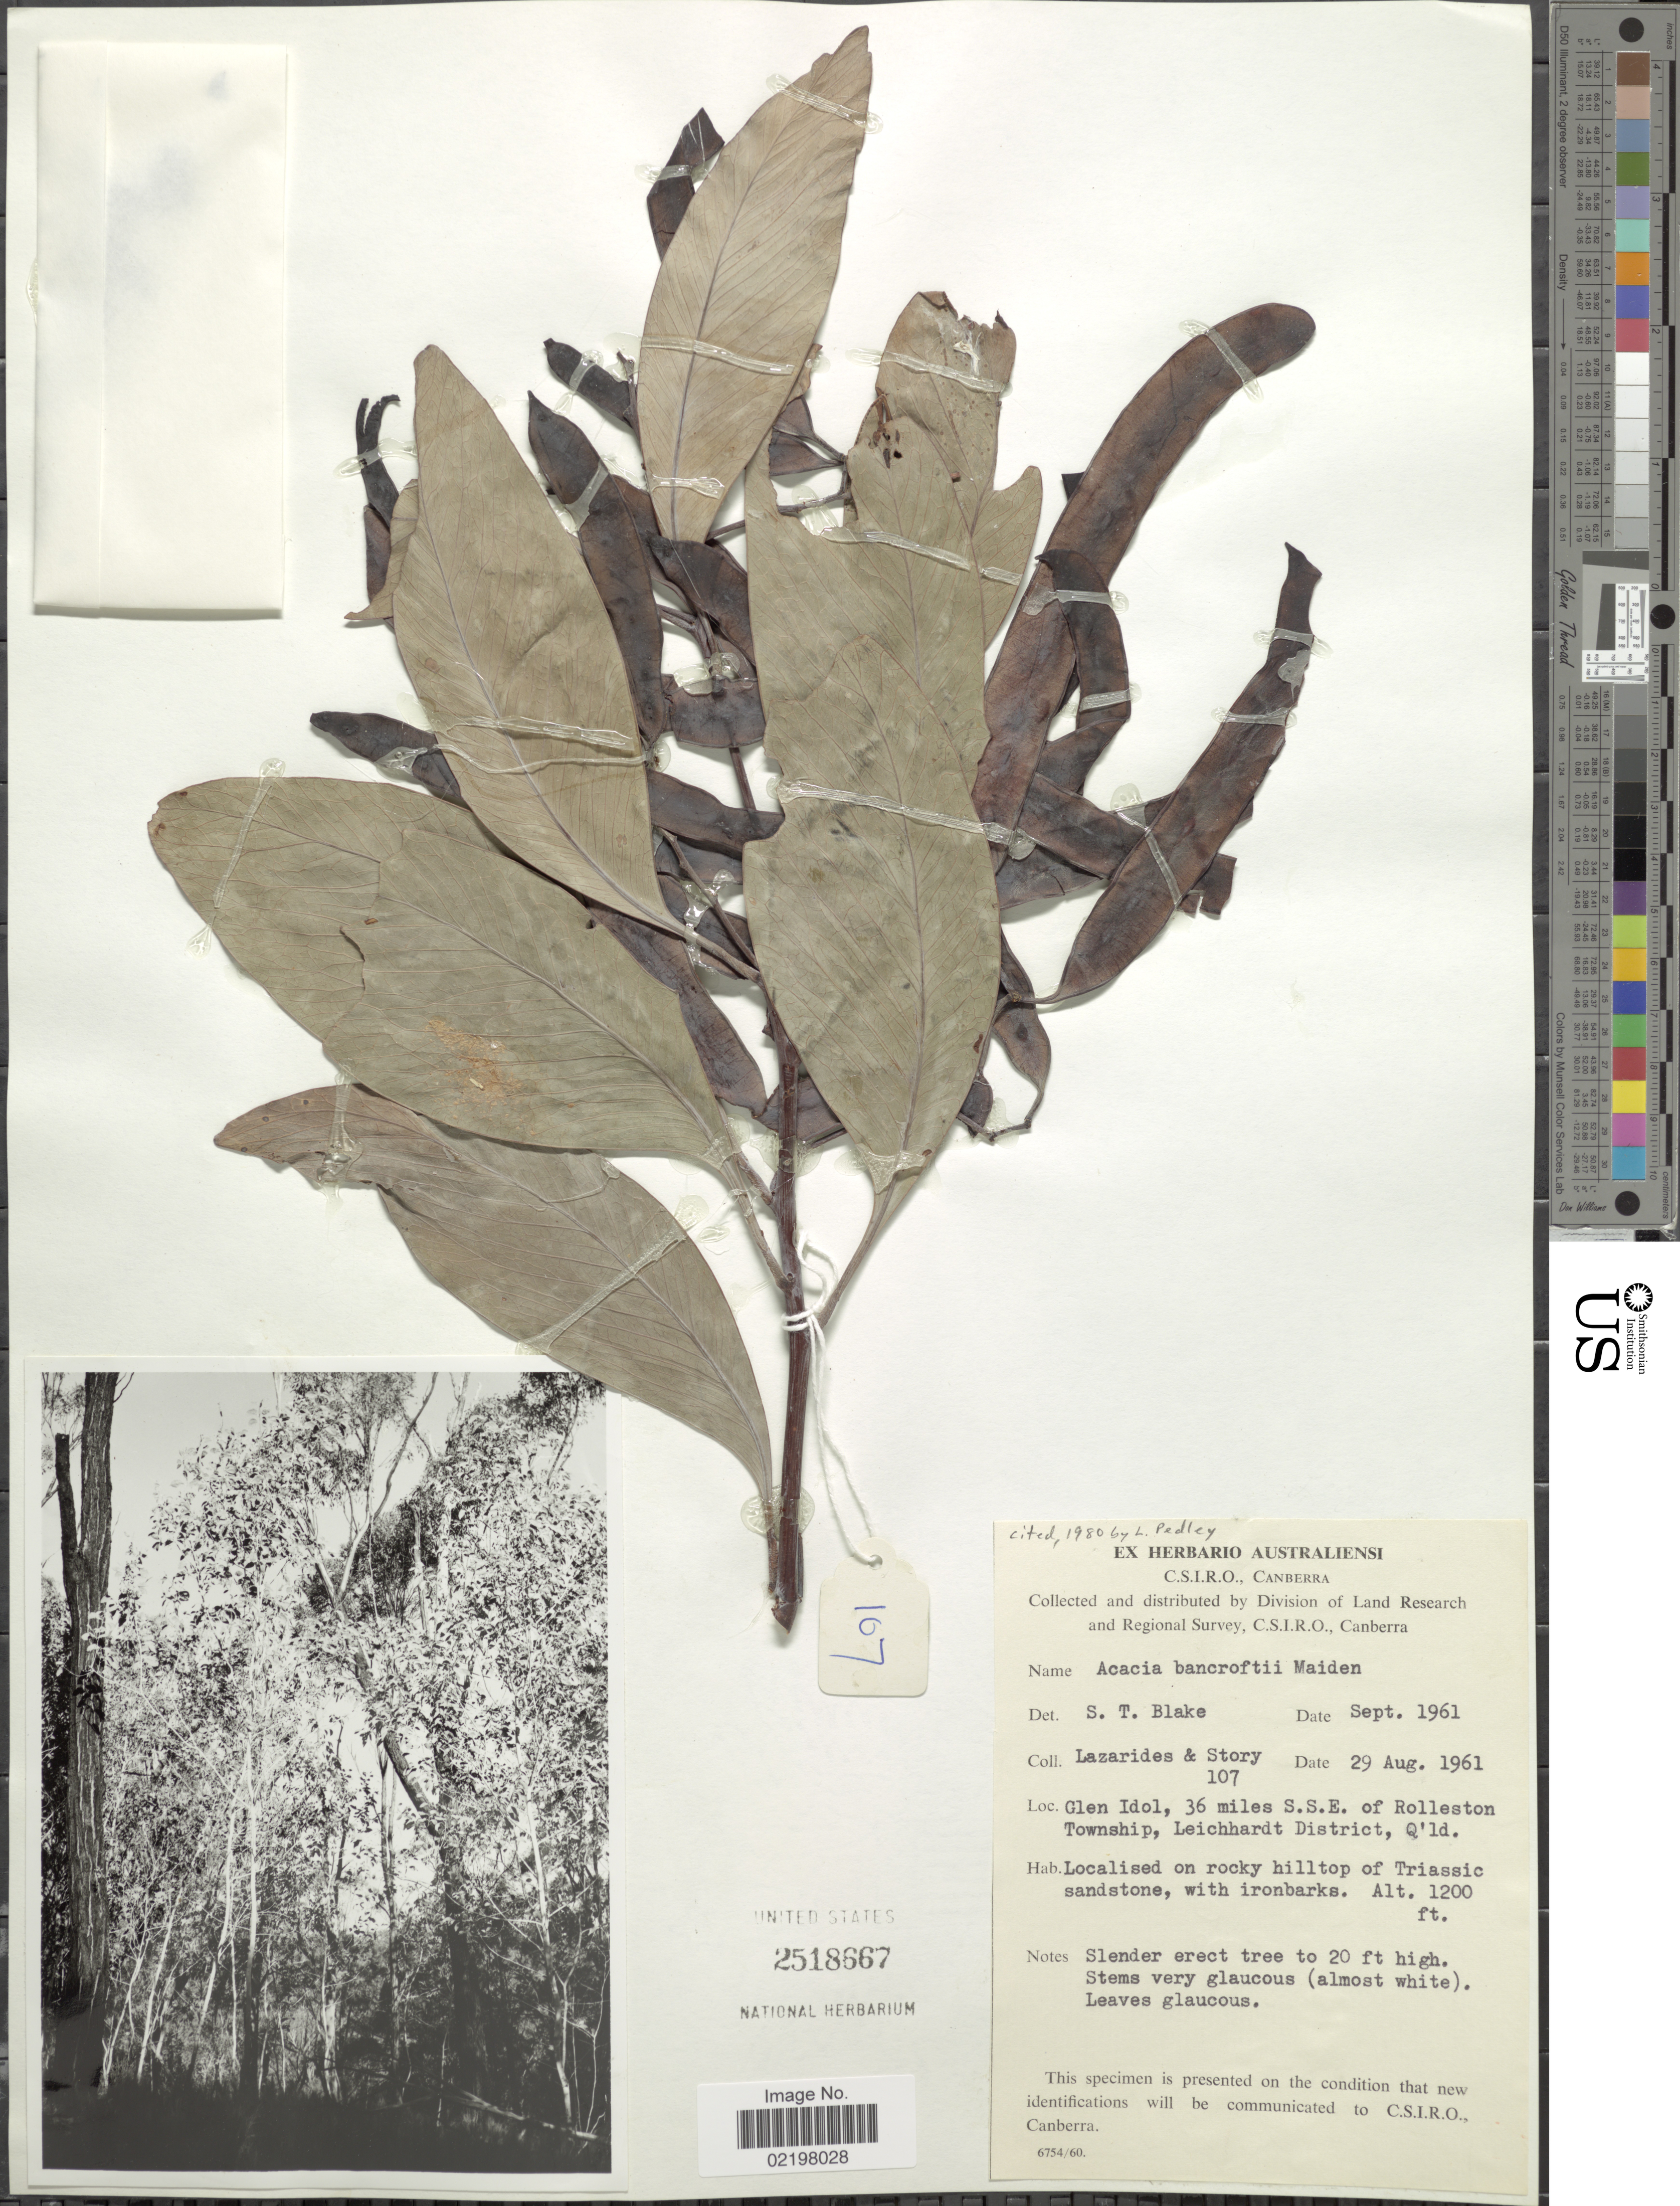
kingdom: Plantae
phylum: Tracheophyta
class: Magnoliopsida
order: Fabales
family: Fabaceae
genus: Acacia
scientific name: Acacia bancrofti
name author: Maiden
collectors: M. Lazarides & -. Story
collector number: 107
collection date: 1961-08-29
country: Australia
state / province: Queensland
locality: Glen Idol, 36 miles S.S.E. of Rollenston Township, Leichhardt District, Q' ld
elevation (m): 366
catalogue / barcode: US 2518667